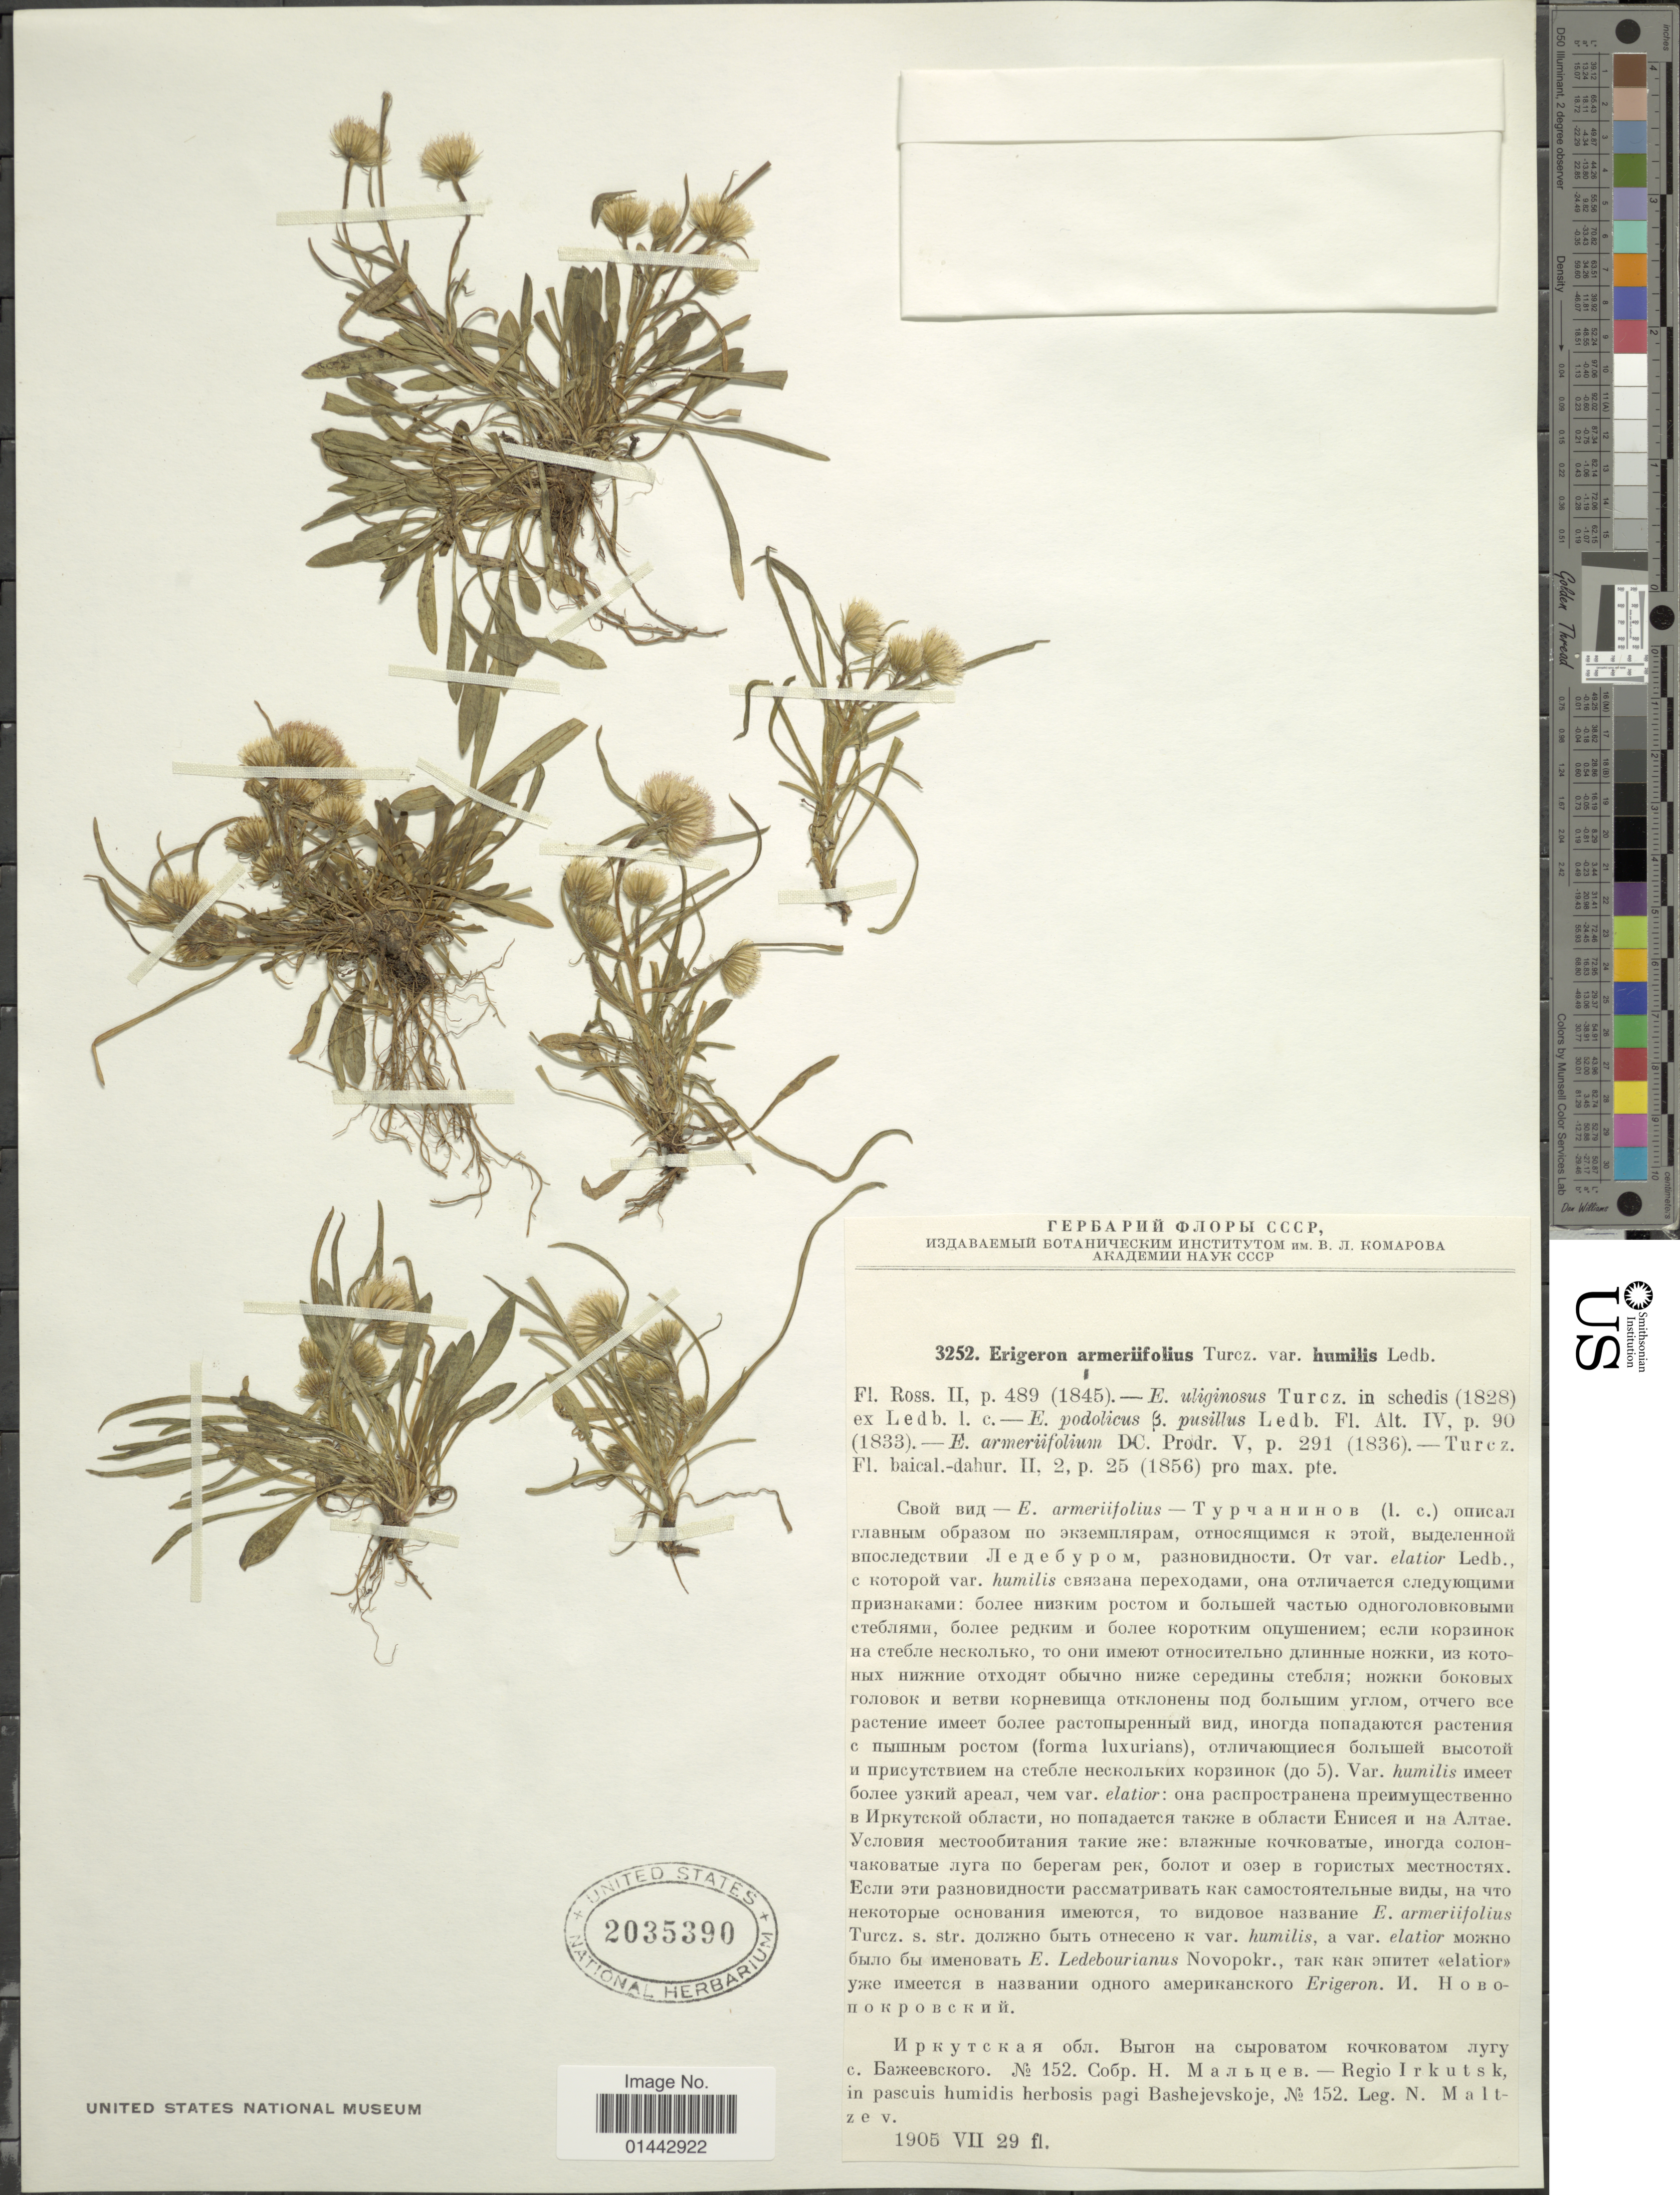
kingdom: Plantae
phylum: Tracheophyta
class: Magnoliopsida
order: Asterales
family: Asteraceae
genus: Erigeron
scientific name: Erigeron armerifolius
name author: Turcz. ex DC.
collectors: N. Maltzev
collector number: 3252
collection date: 1905-07-29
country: Russian Federation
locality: Regio Irkutsk, in pascuis humidis herbosis pagi Bashejevskoje.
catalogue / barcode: US 2035390